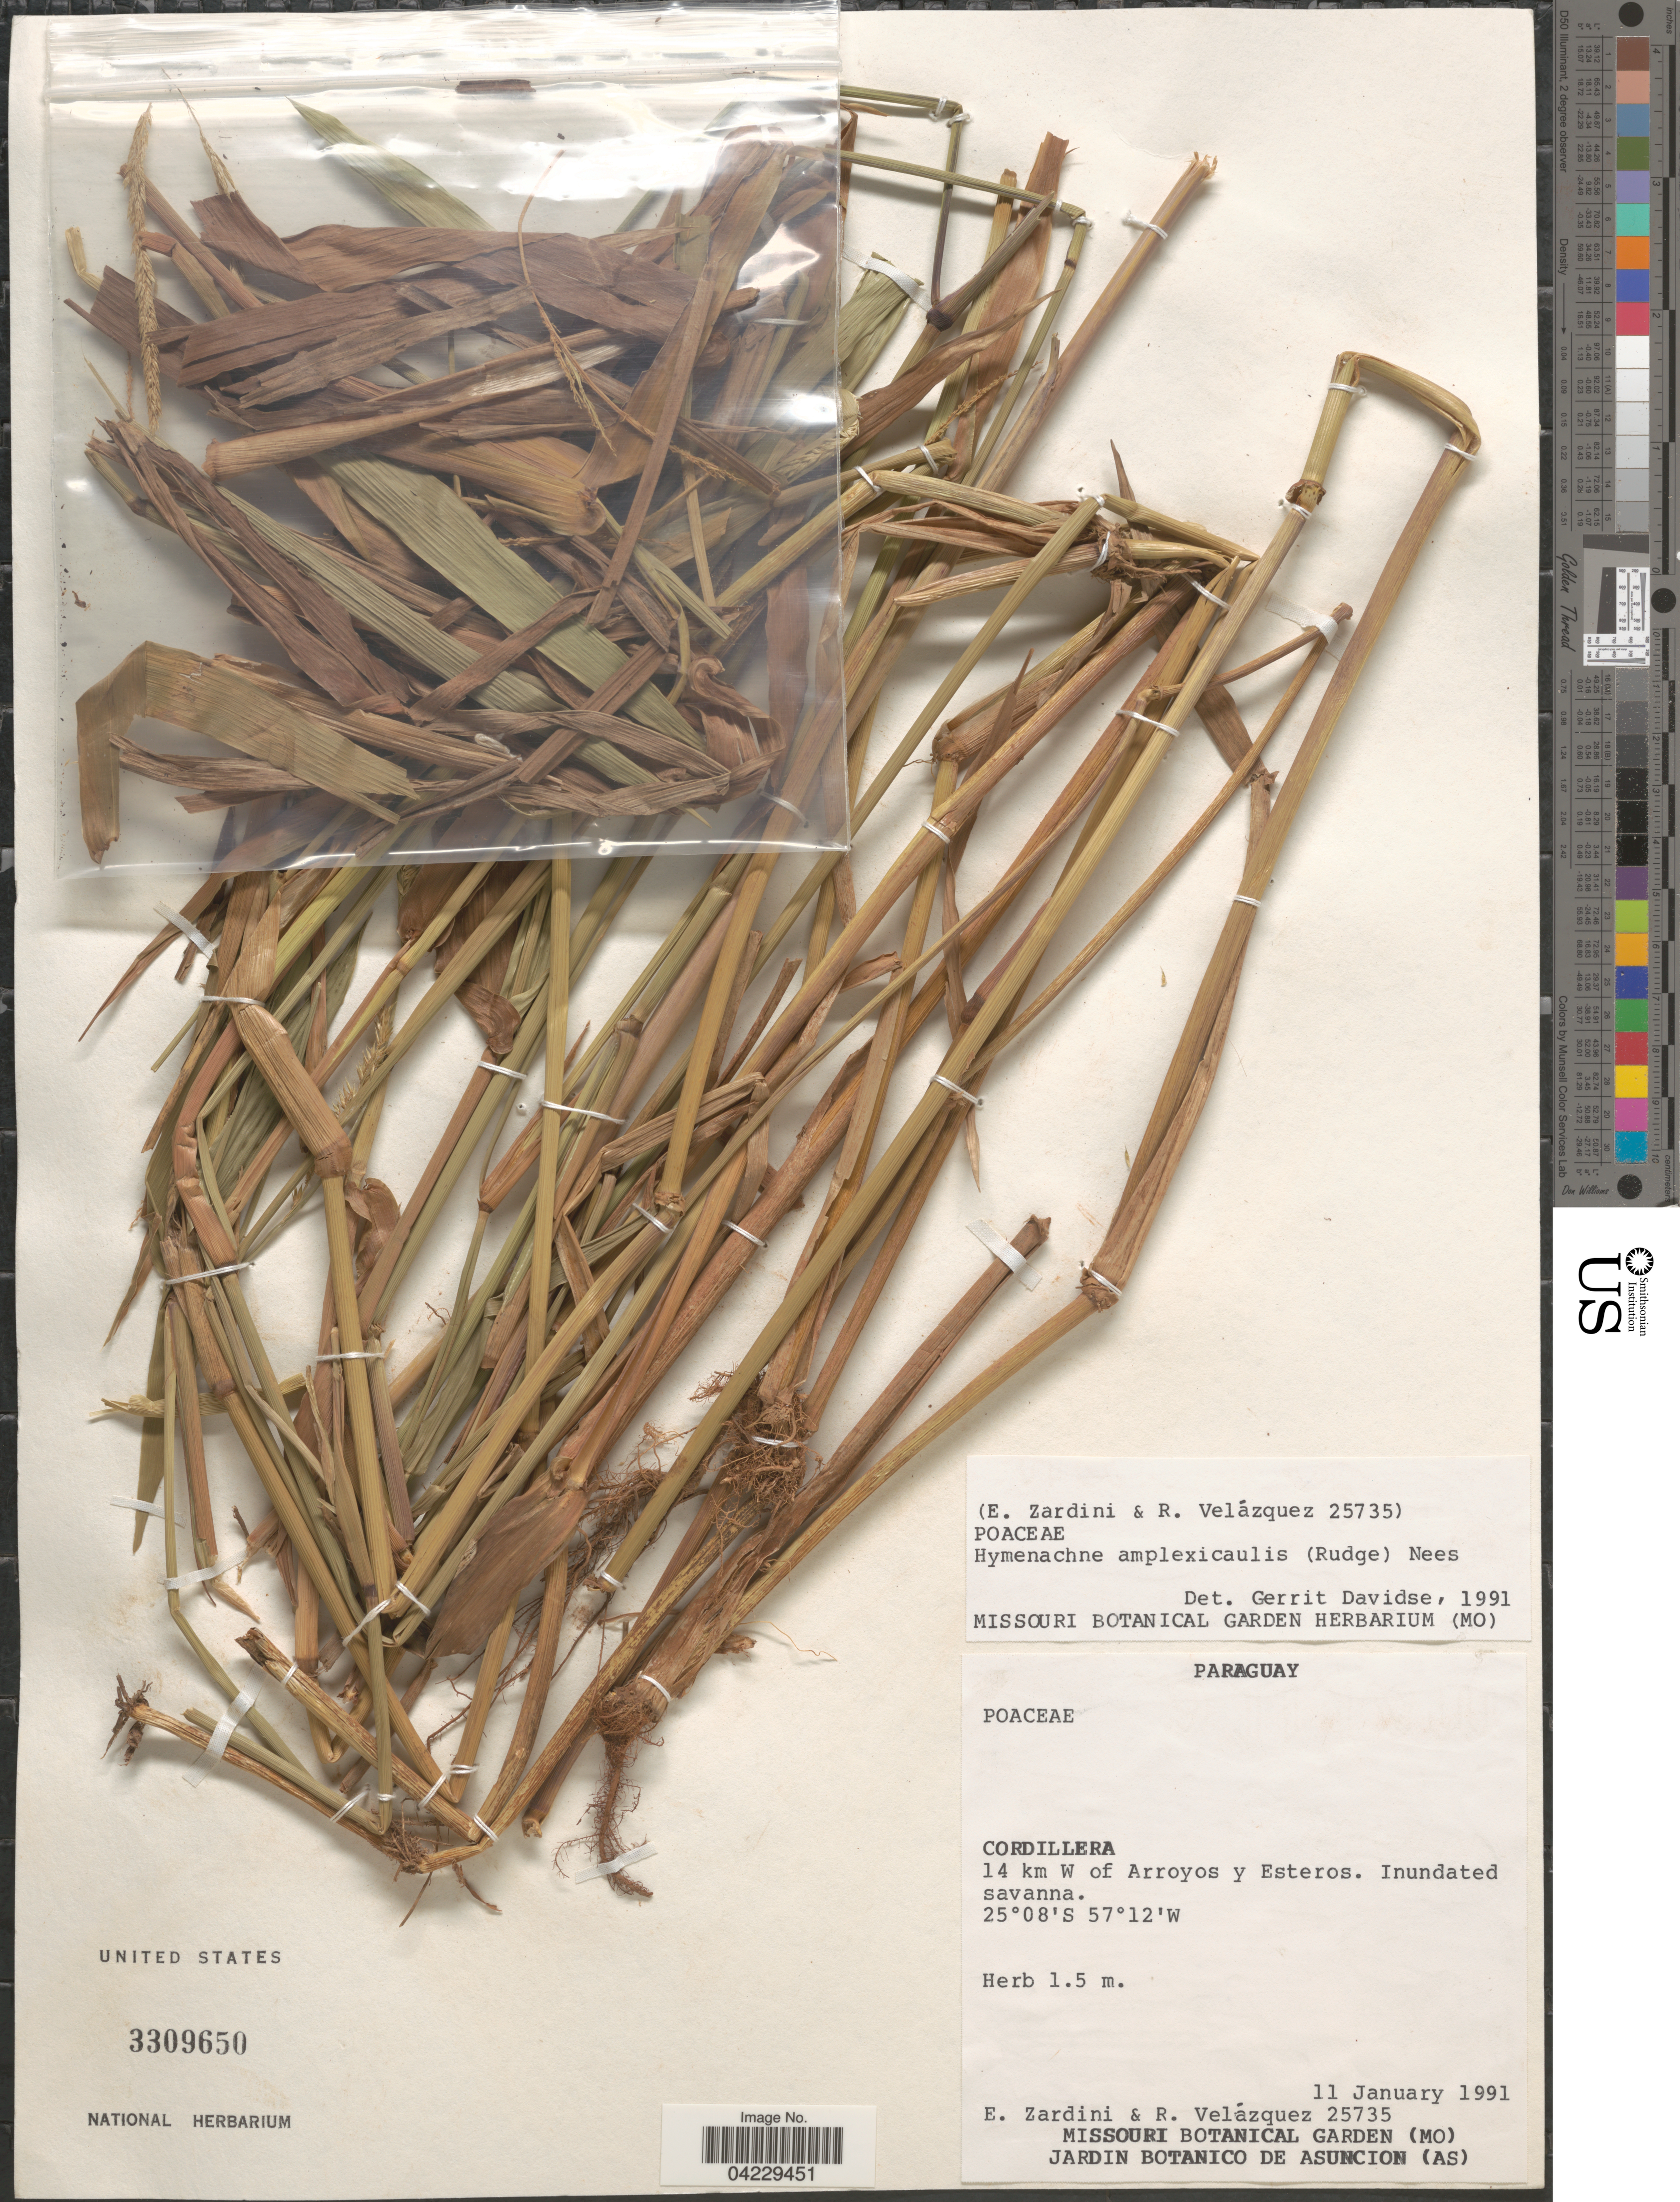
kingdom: Plantae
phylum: Tracheophyta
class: Liliopsida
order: Poales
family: Poaceae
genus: Hymenachne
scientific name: Hymenachne amplexicaulis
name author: (Rudge) Nees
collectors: E. Zardini & R. Velázquez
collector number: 25735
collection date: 1991-01-11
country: Paraguay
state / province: Cordillera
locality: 14 km W of Arroyos y Esteros. Inundated savanna.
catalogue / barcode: US 3309650